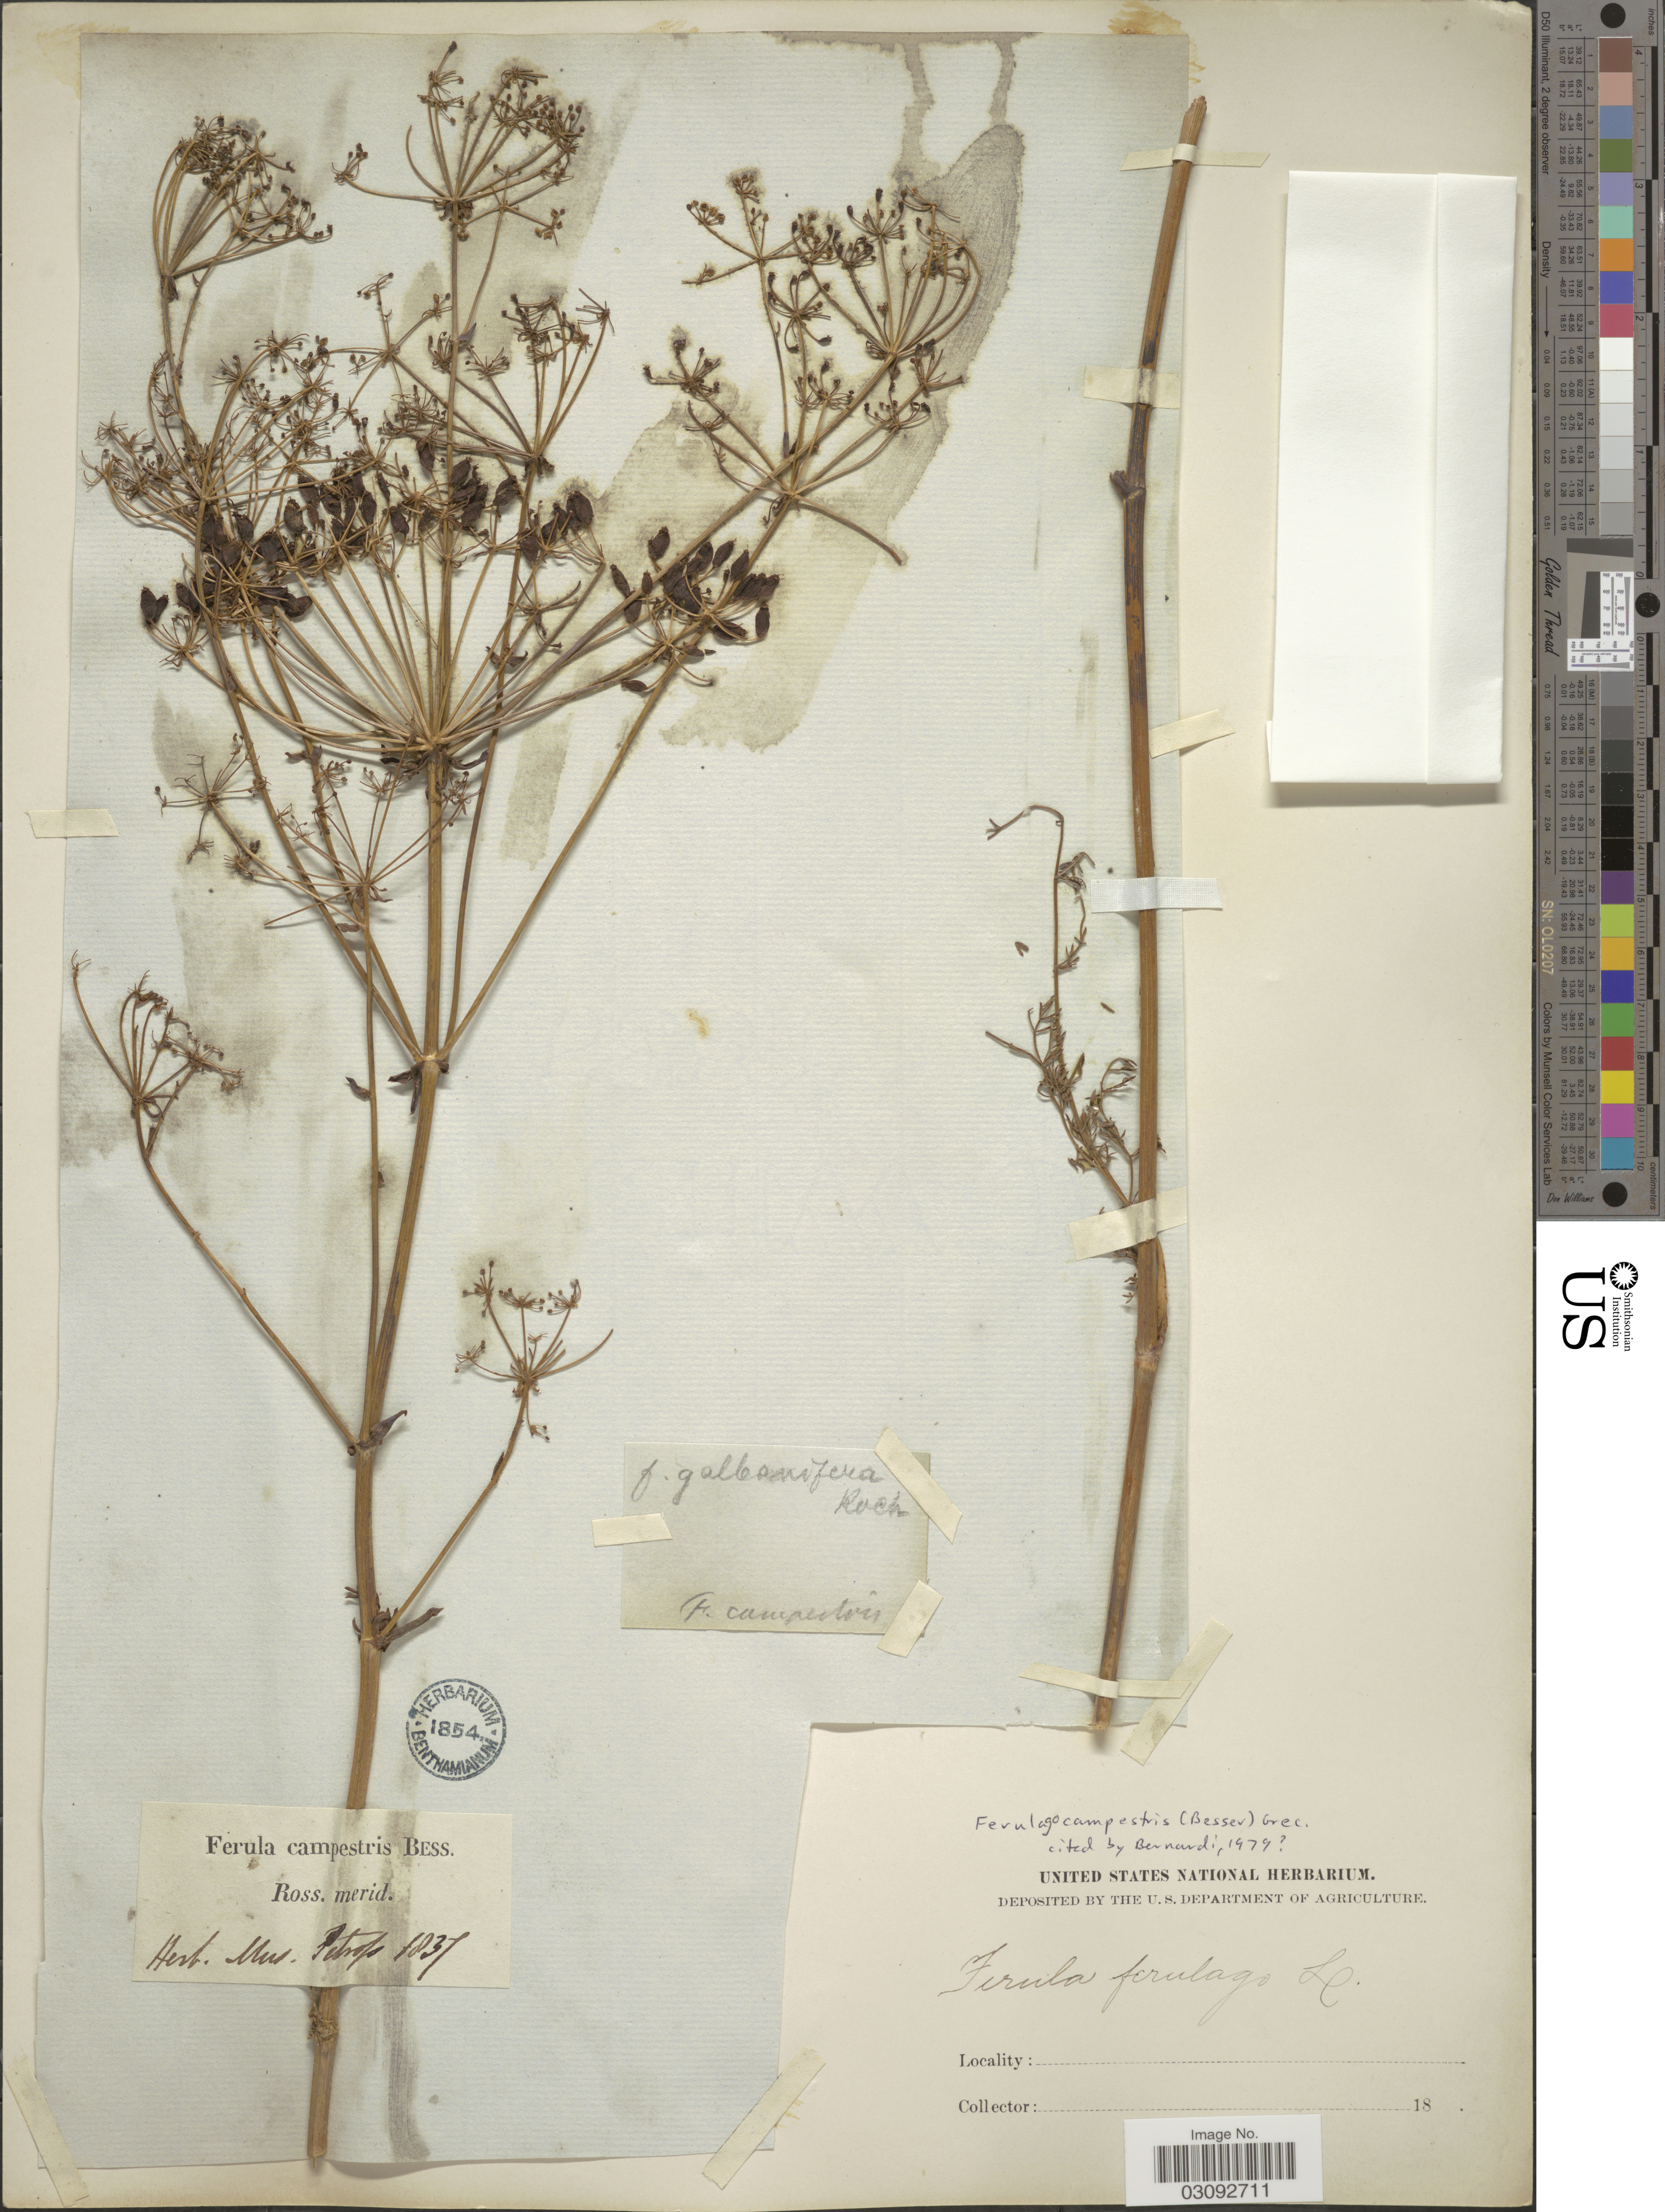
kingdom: Plantae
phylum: Tracheophyta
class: Magnoliopsida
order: Apiales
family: Apiaceae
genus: Ferulago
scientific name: Ferulago campestris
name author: (Besser) Grecescu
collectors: Ex herb. Mus. Petrop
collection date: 1837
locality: Ross. merid.